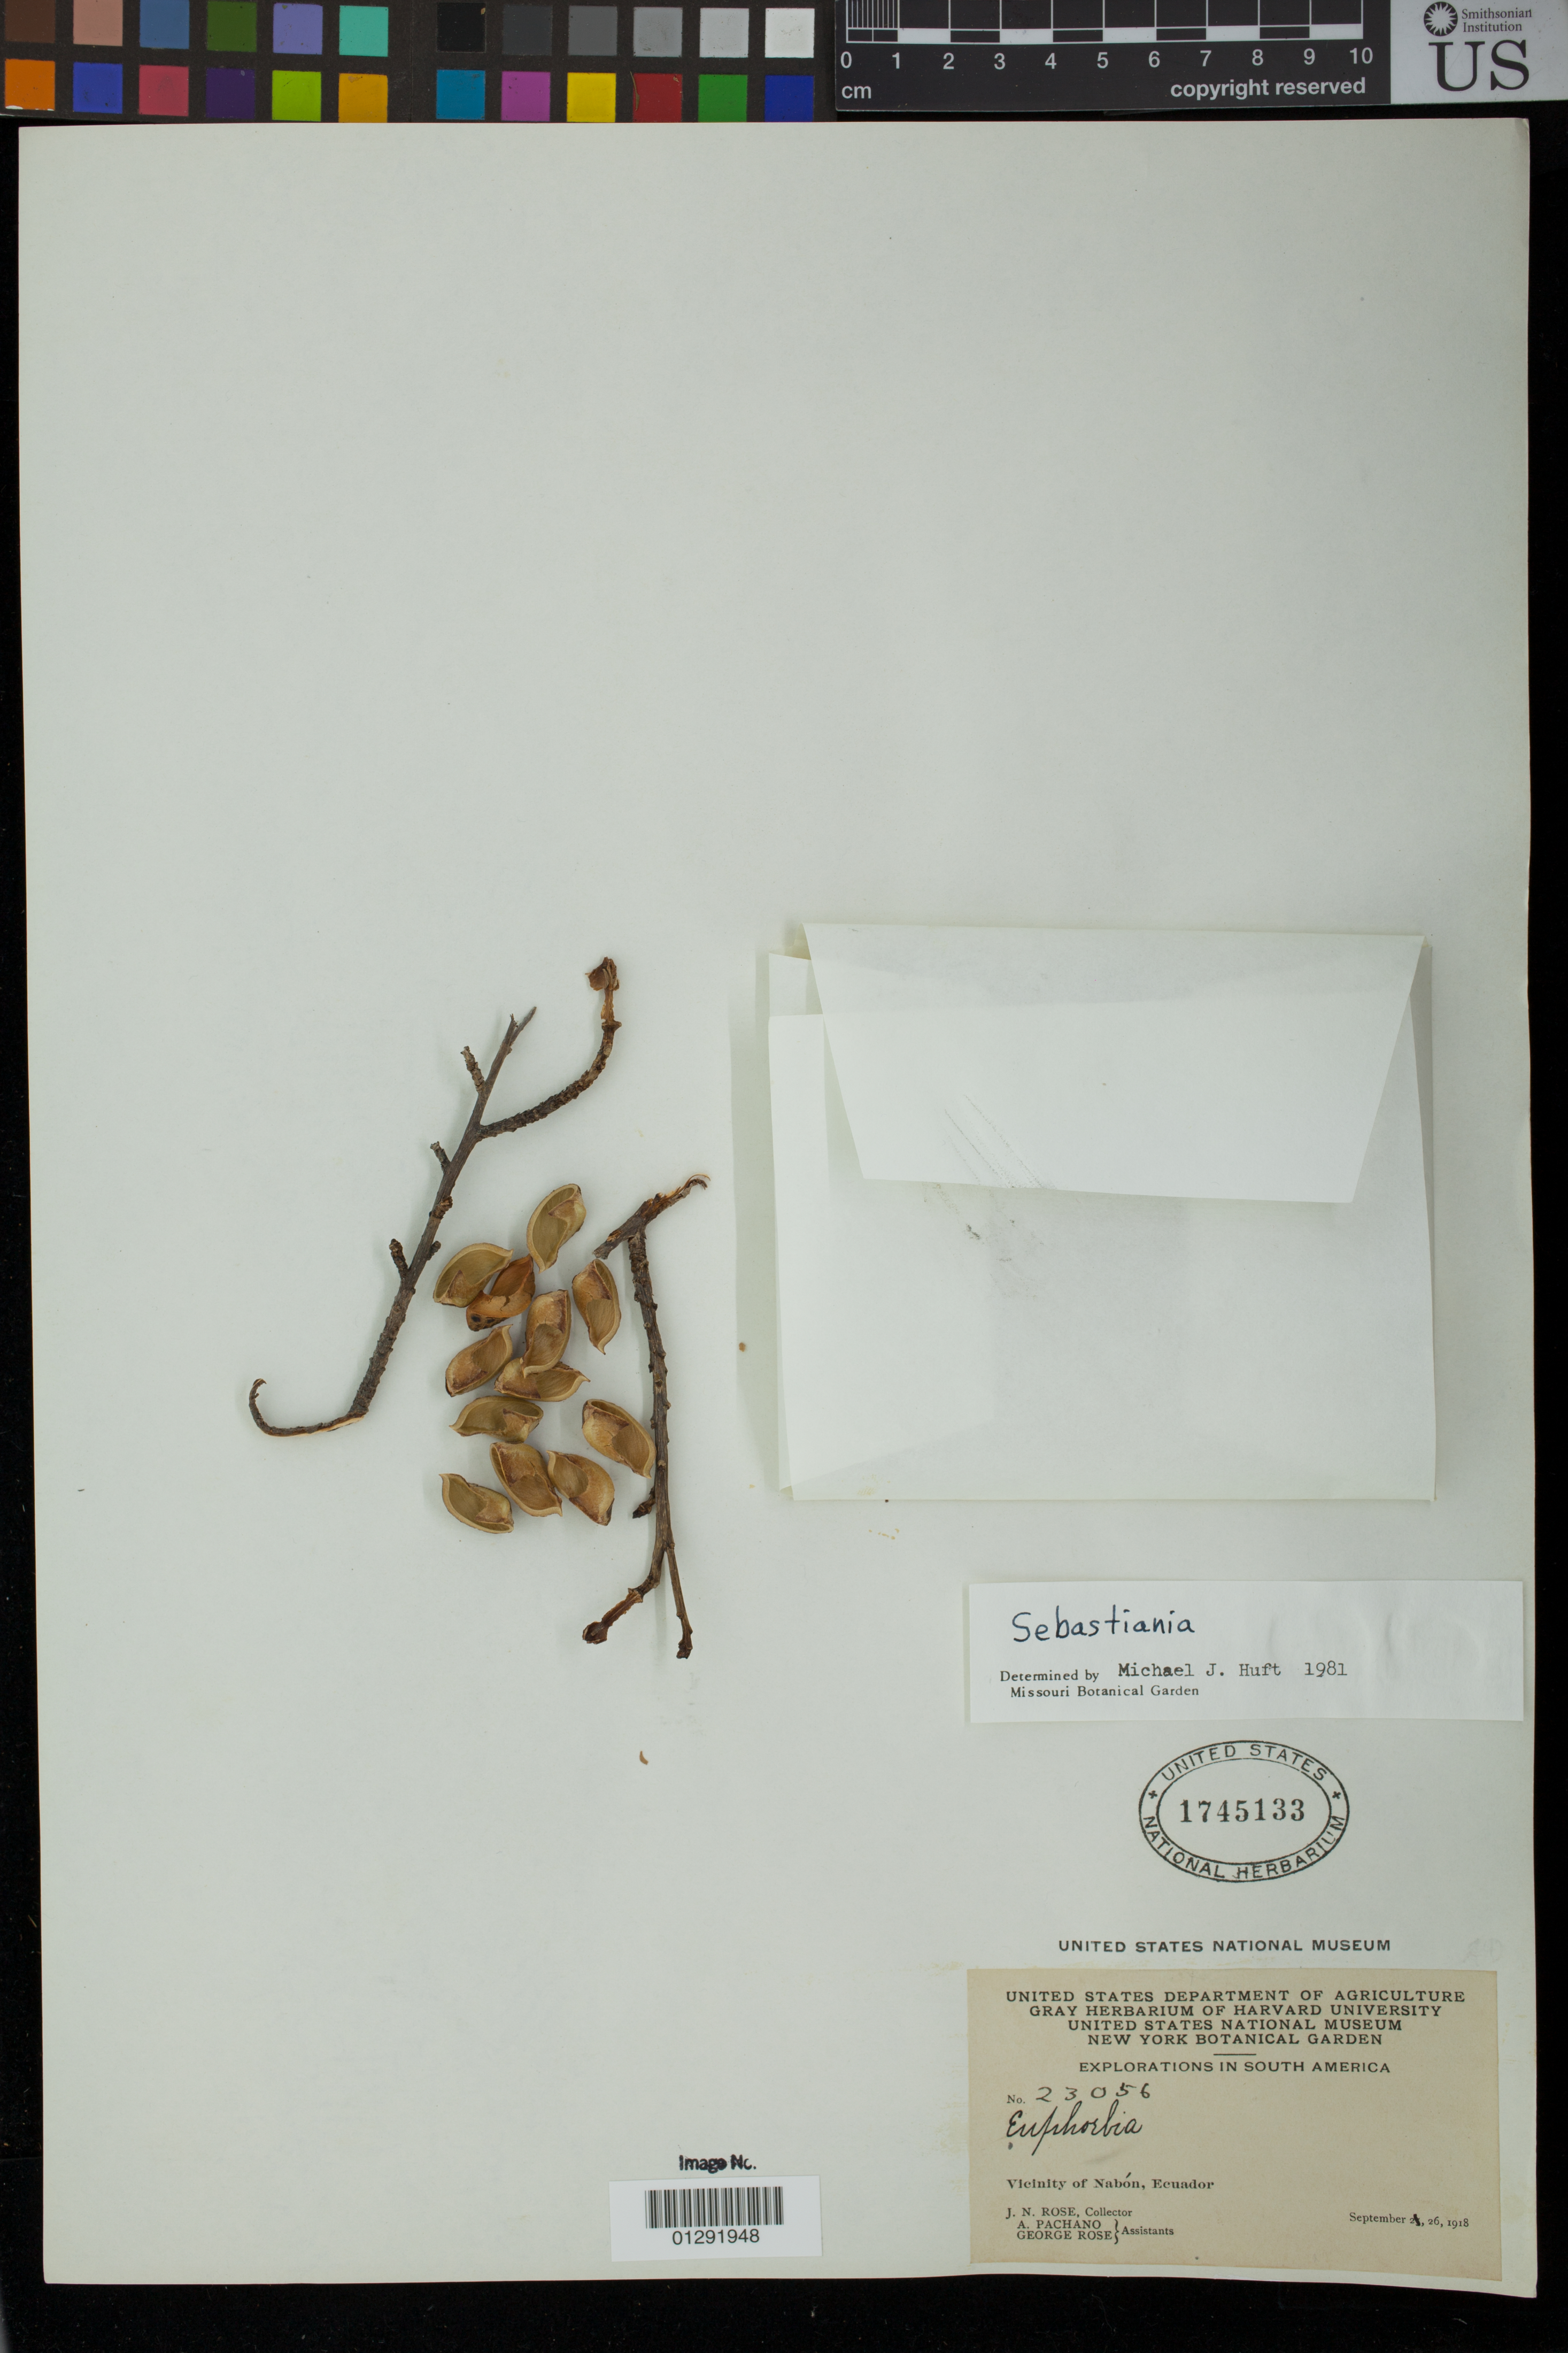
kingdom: Plantae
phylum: Tracheophyta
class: Magnoliopsida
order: Malpighiales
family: Euphorbiaceae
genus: Sebastiania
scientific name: Sebastiania sp.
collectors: J. N. Rose, A. Pachano & G. Rose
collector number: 23056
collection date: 1918-09-26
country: Ecuador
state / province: Azuay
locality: Vicinity of Nabon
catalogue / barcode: US 1745133